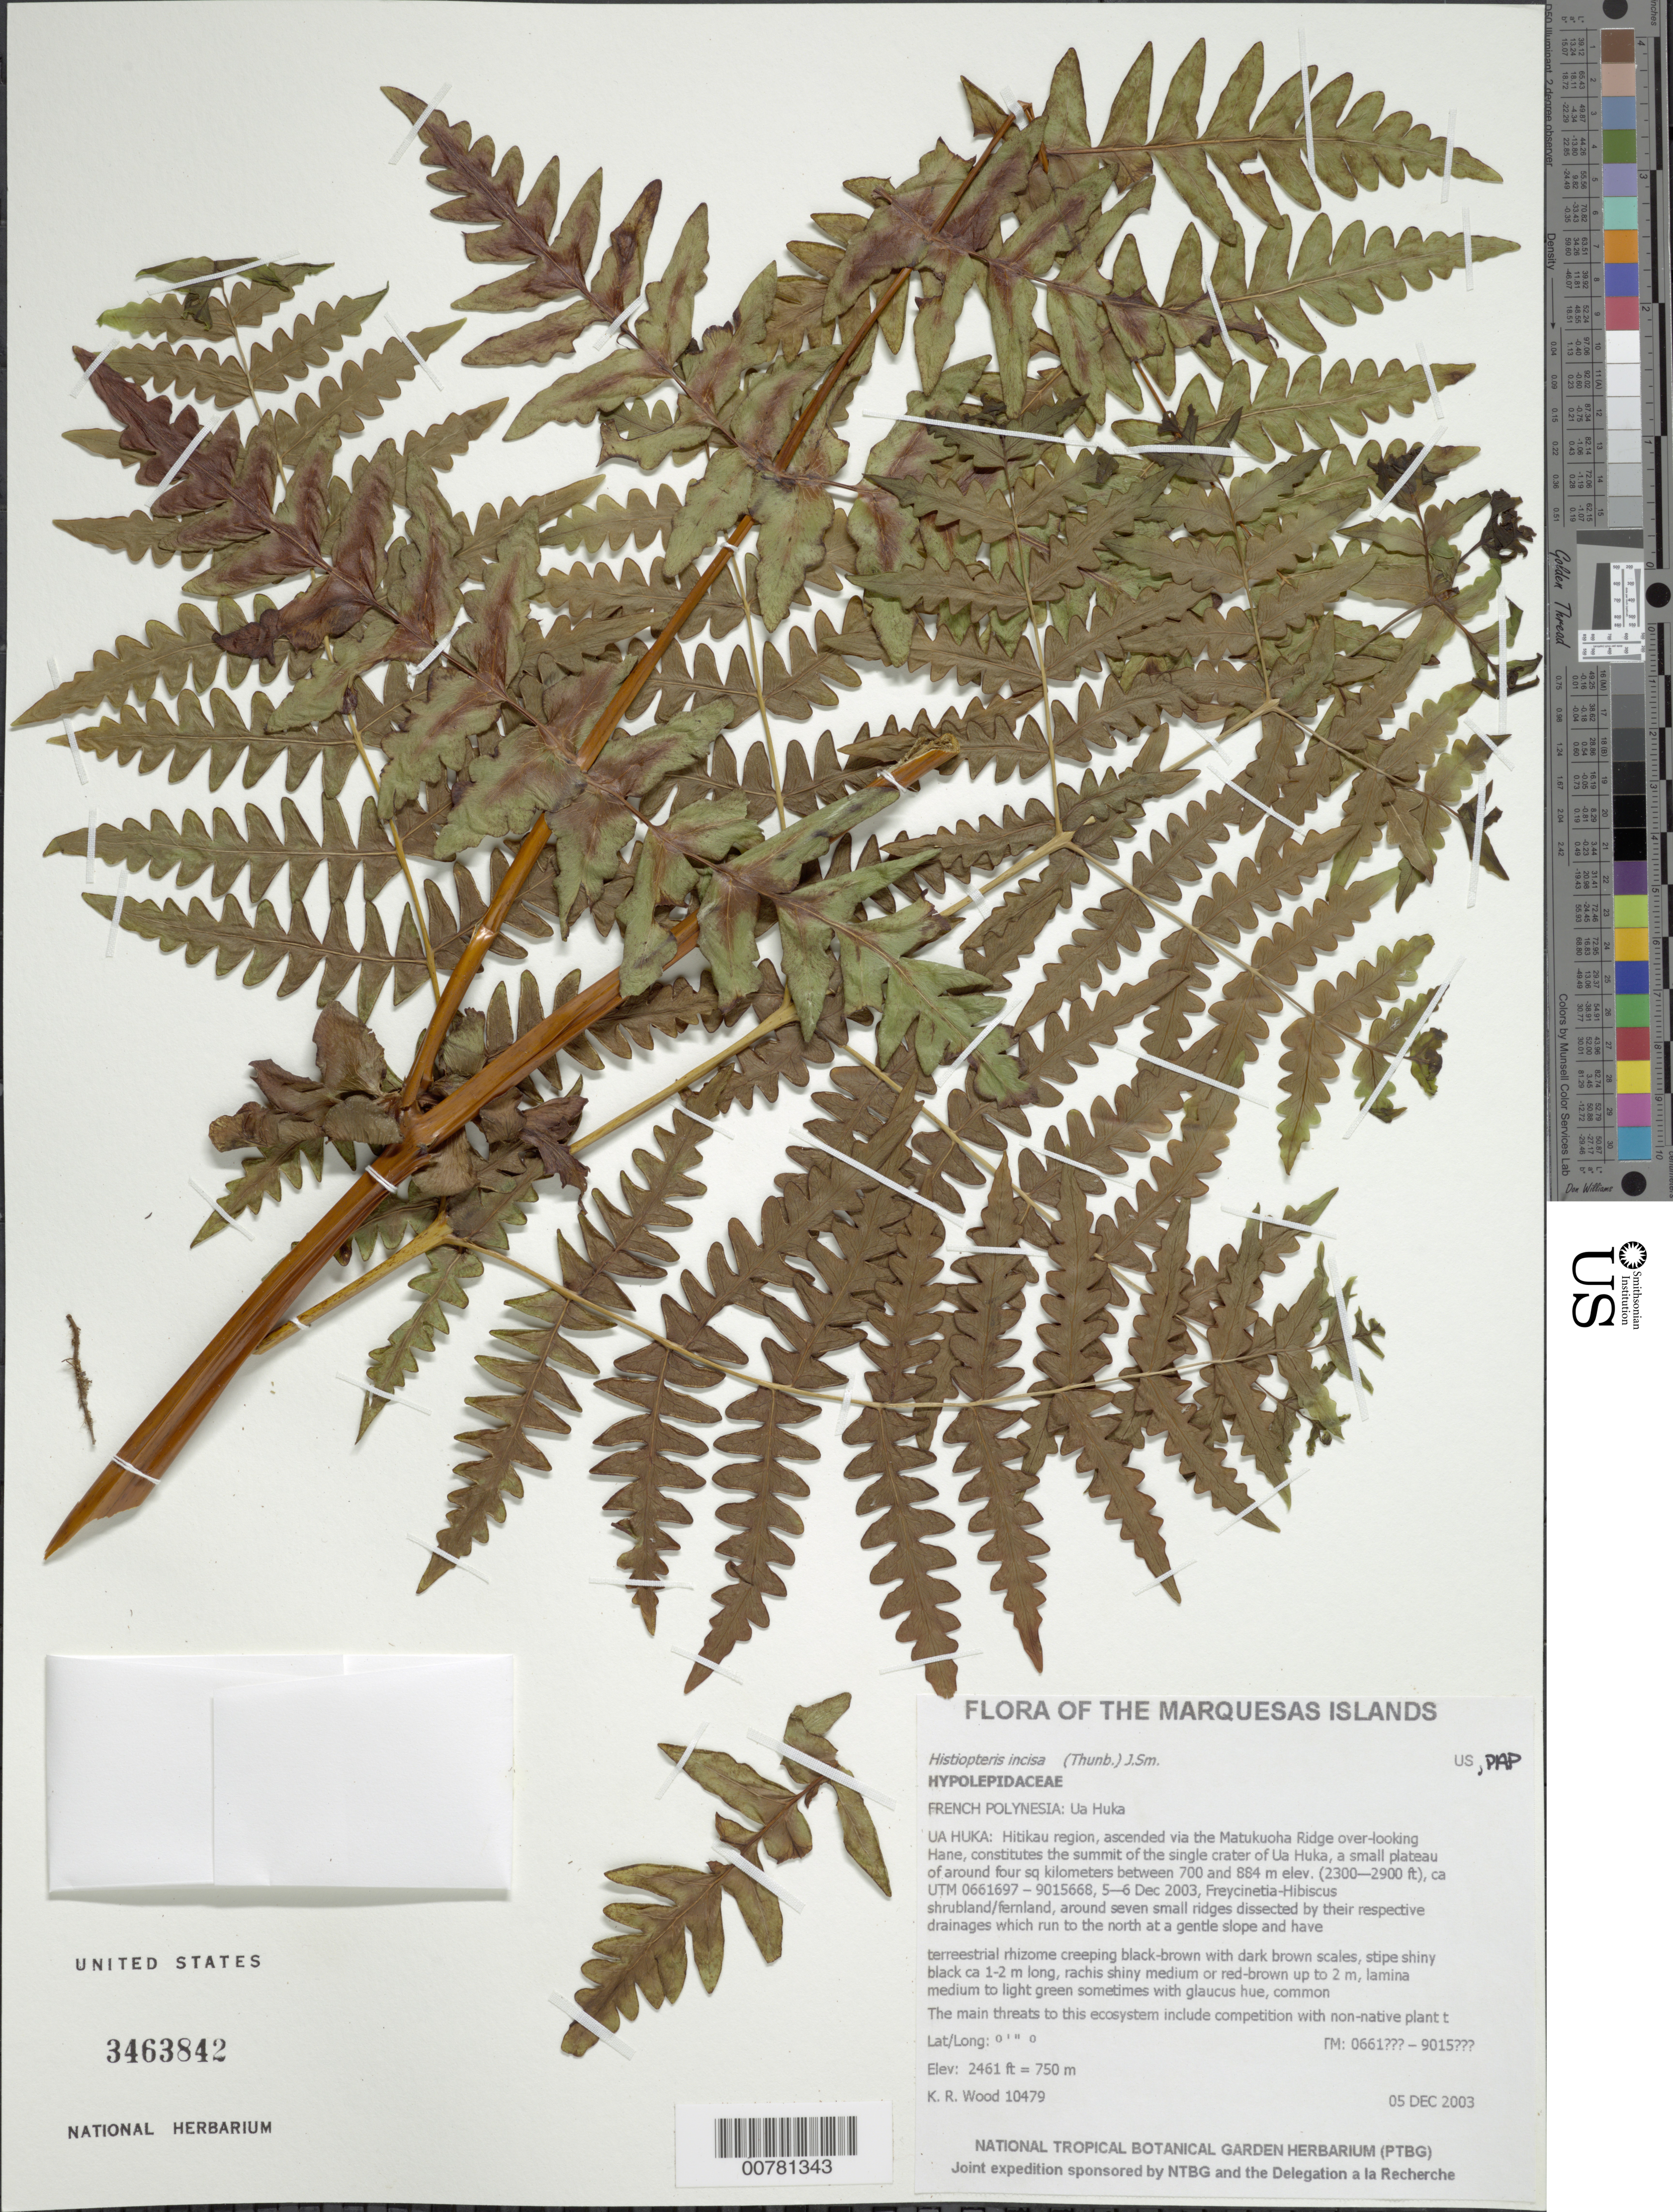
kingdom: Plantae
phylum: Tracheophyta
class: Polypodiopsida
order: Polypodiales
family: Dennstaedtiaceae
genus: Histiopteris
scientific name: Histiopteris incisa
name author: (Thunb.) J. Sm.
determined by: Wood, Kenneth R.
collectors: K. R. Wood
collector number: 10479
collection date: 2003-12-05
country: French Polynesia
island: Ua Huka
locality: Hitikau region, ascended via the Matukuoha Ridge over-looking Hane, constitutes the summit of the single crater of Ua Huka, a small plateau of around four sq kilometers between 700 and 884 m elev.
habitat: Freycinetia - Hibiscus shrubland/fernland. Upper slope, N aspect, moderate slope, open, wet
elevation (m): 750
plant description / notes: Competition with non-native plant taxa or animals that could make their way up from the lower regions. The area should be biologically monitored periodically for any such threats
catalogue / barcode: US 3463842